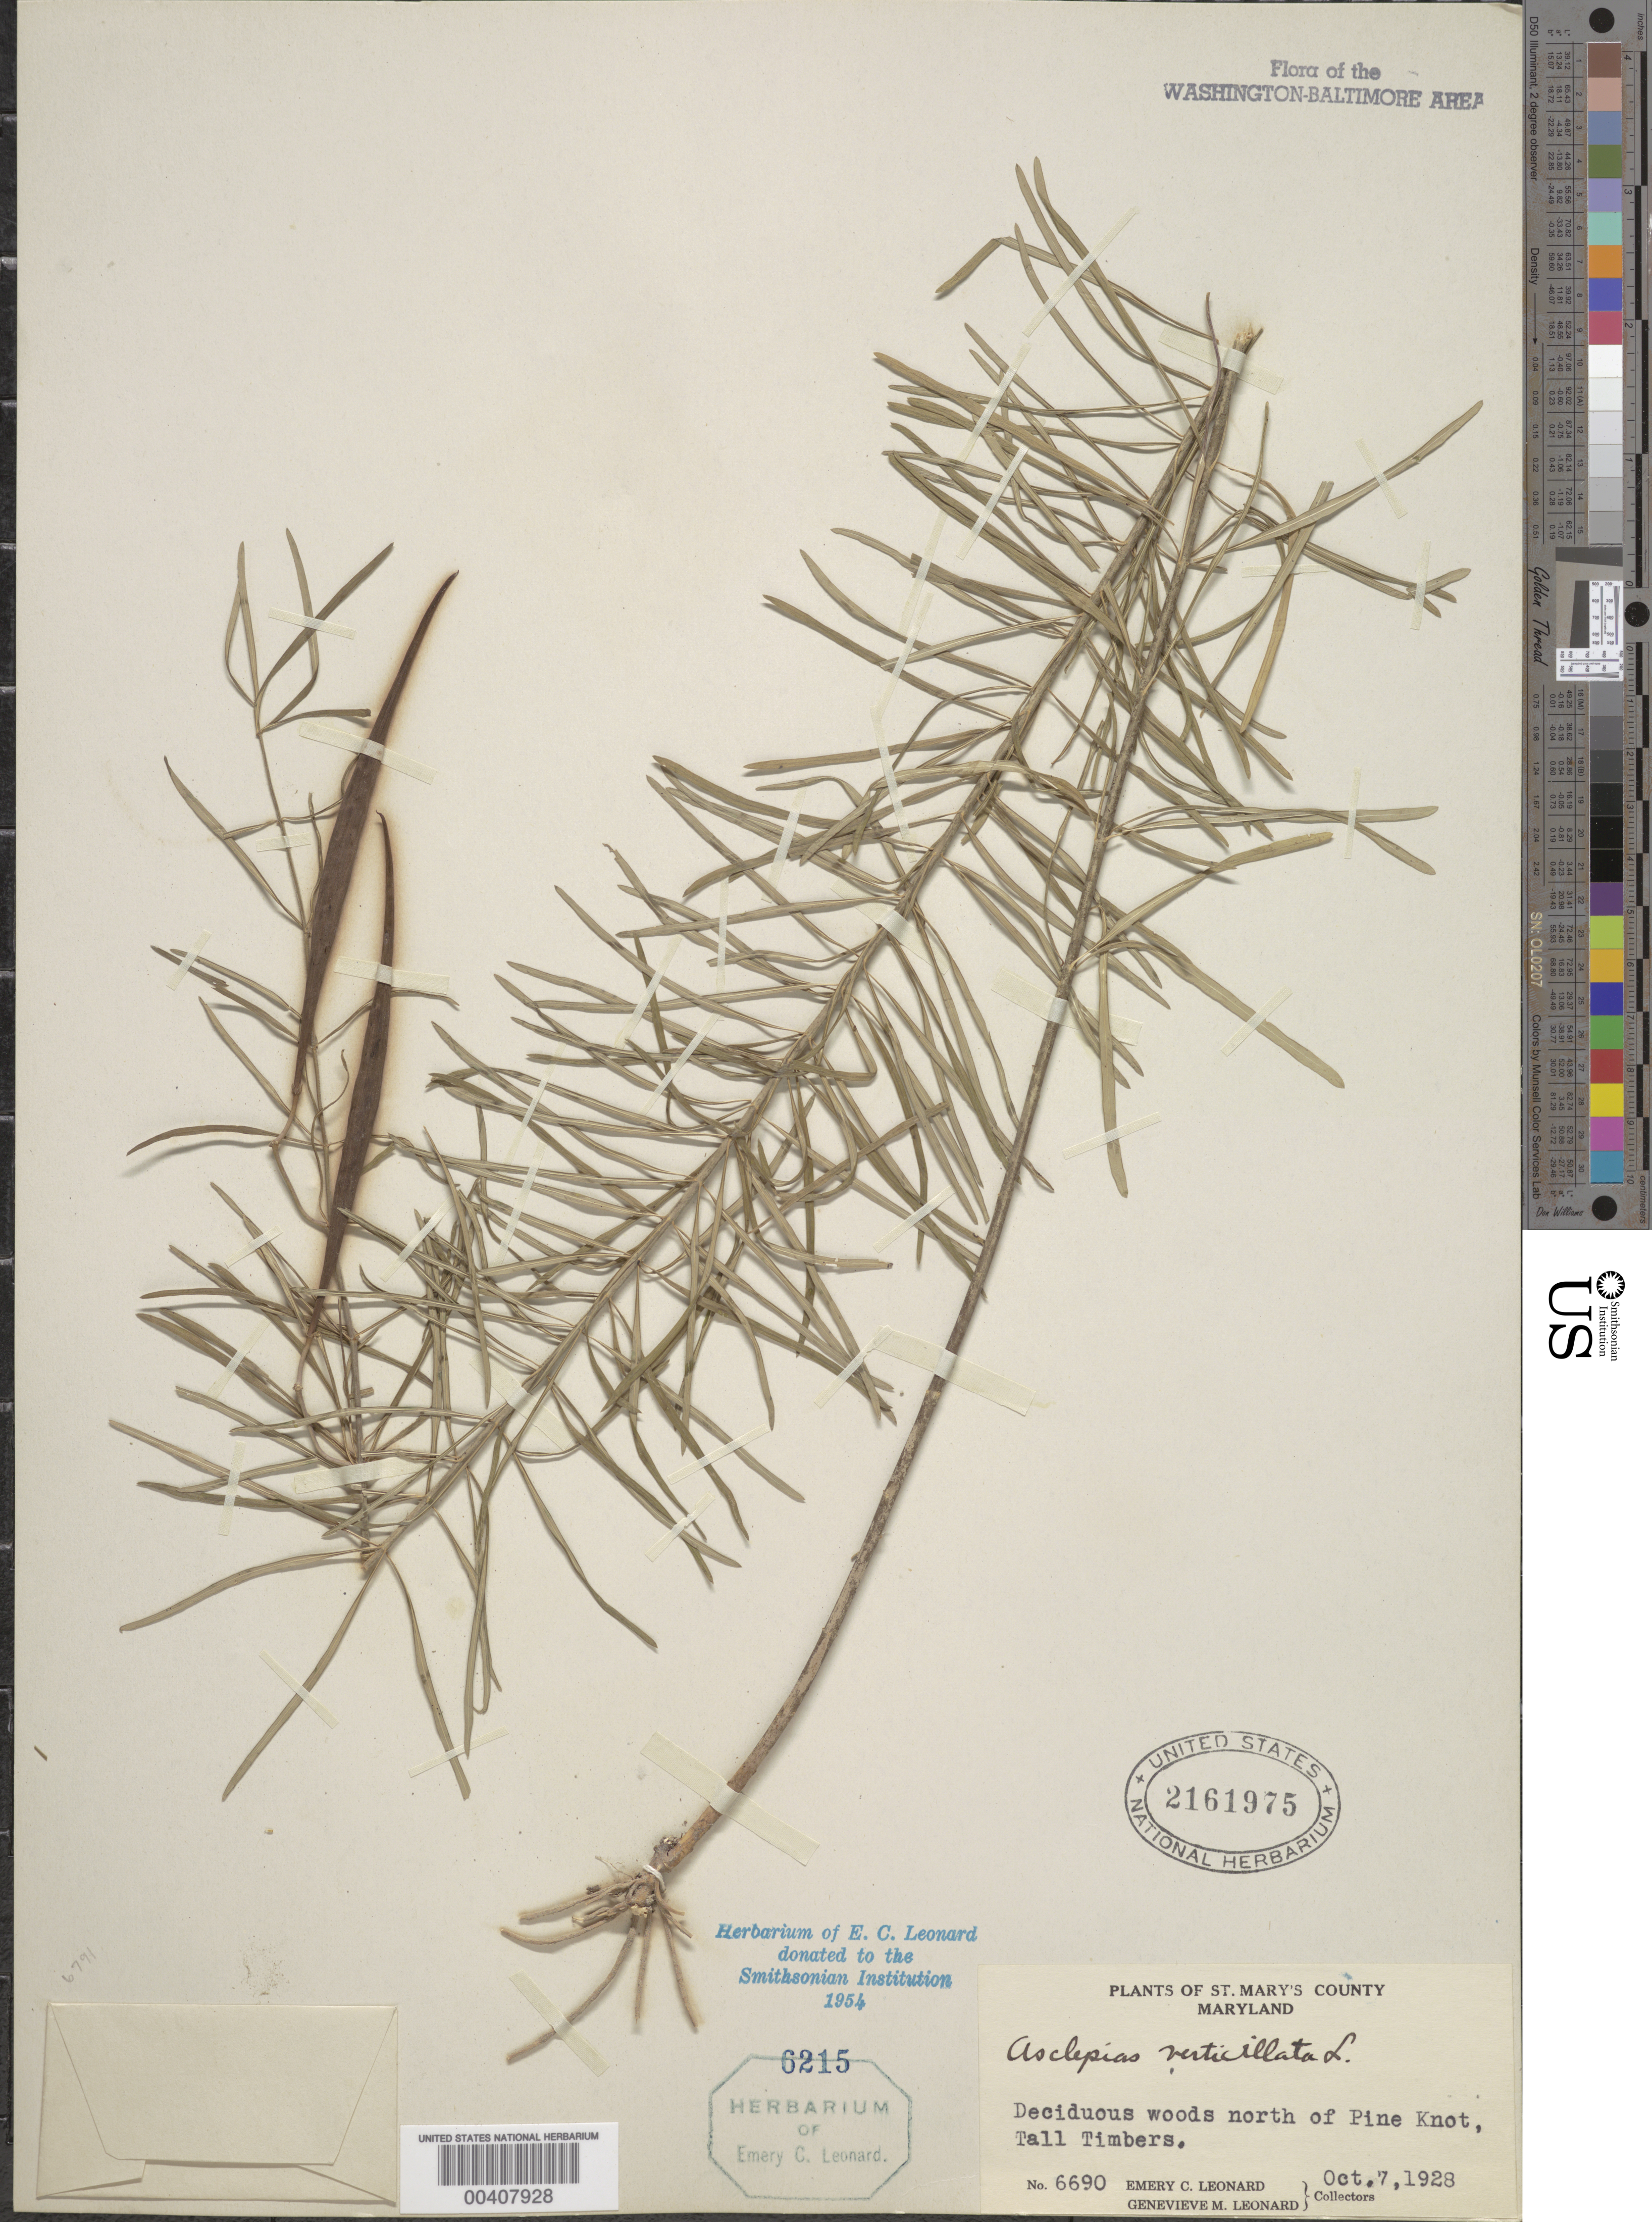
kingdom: Plantae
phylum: Tracheophyta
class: Magnoliopsida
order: Gentianales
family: Apocynaceae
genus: Asclepias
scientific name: Asclepias verticillata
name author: L.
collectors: G. M. Leonard & E. C. Leonard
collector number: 6690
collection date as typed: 07 Oct 1928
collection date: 1928-10-07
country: United States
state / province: Maryland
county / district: St. Mary's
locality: North of Pine Knot, Tall Timbers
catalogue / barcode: US 2161975